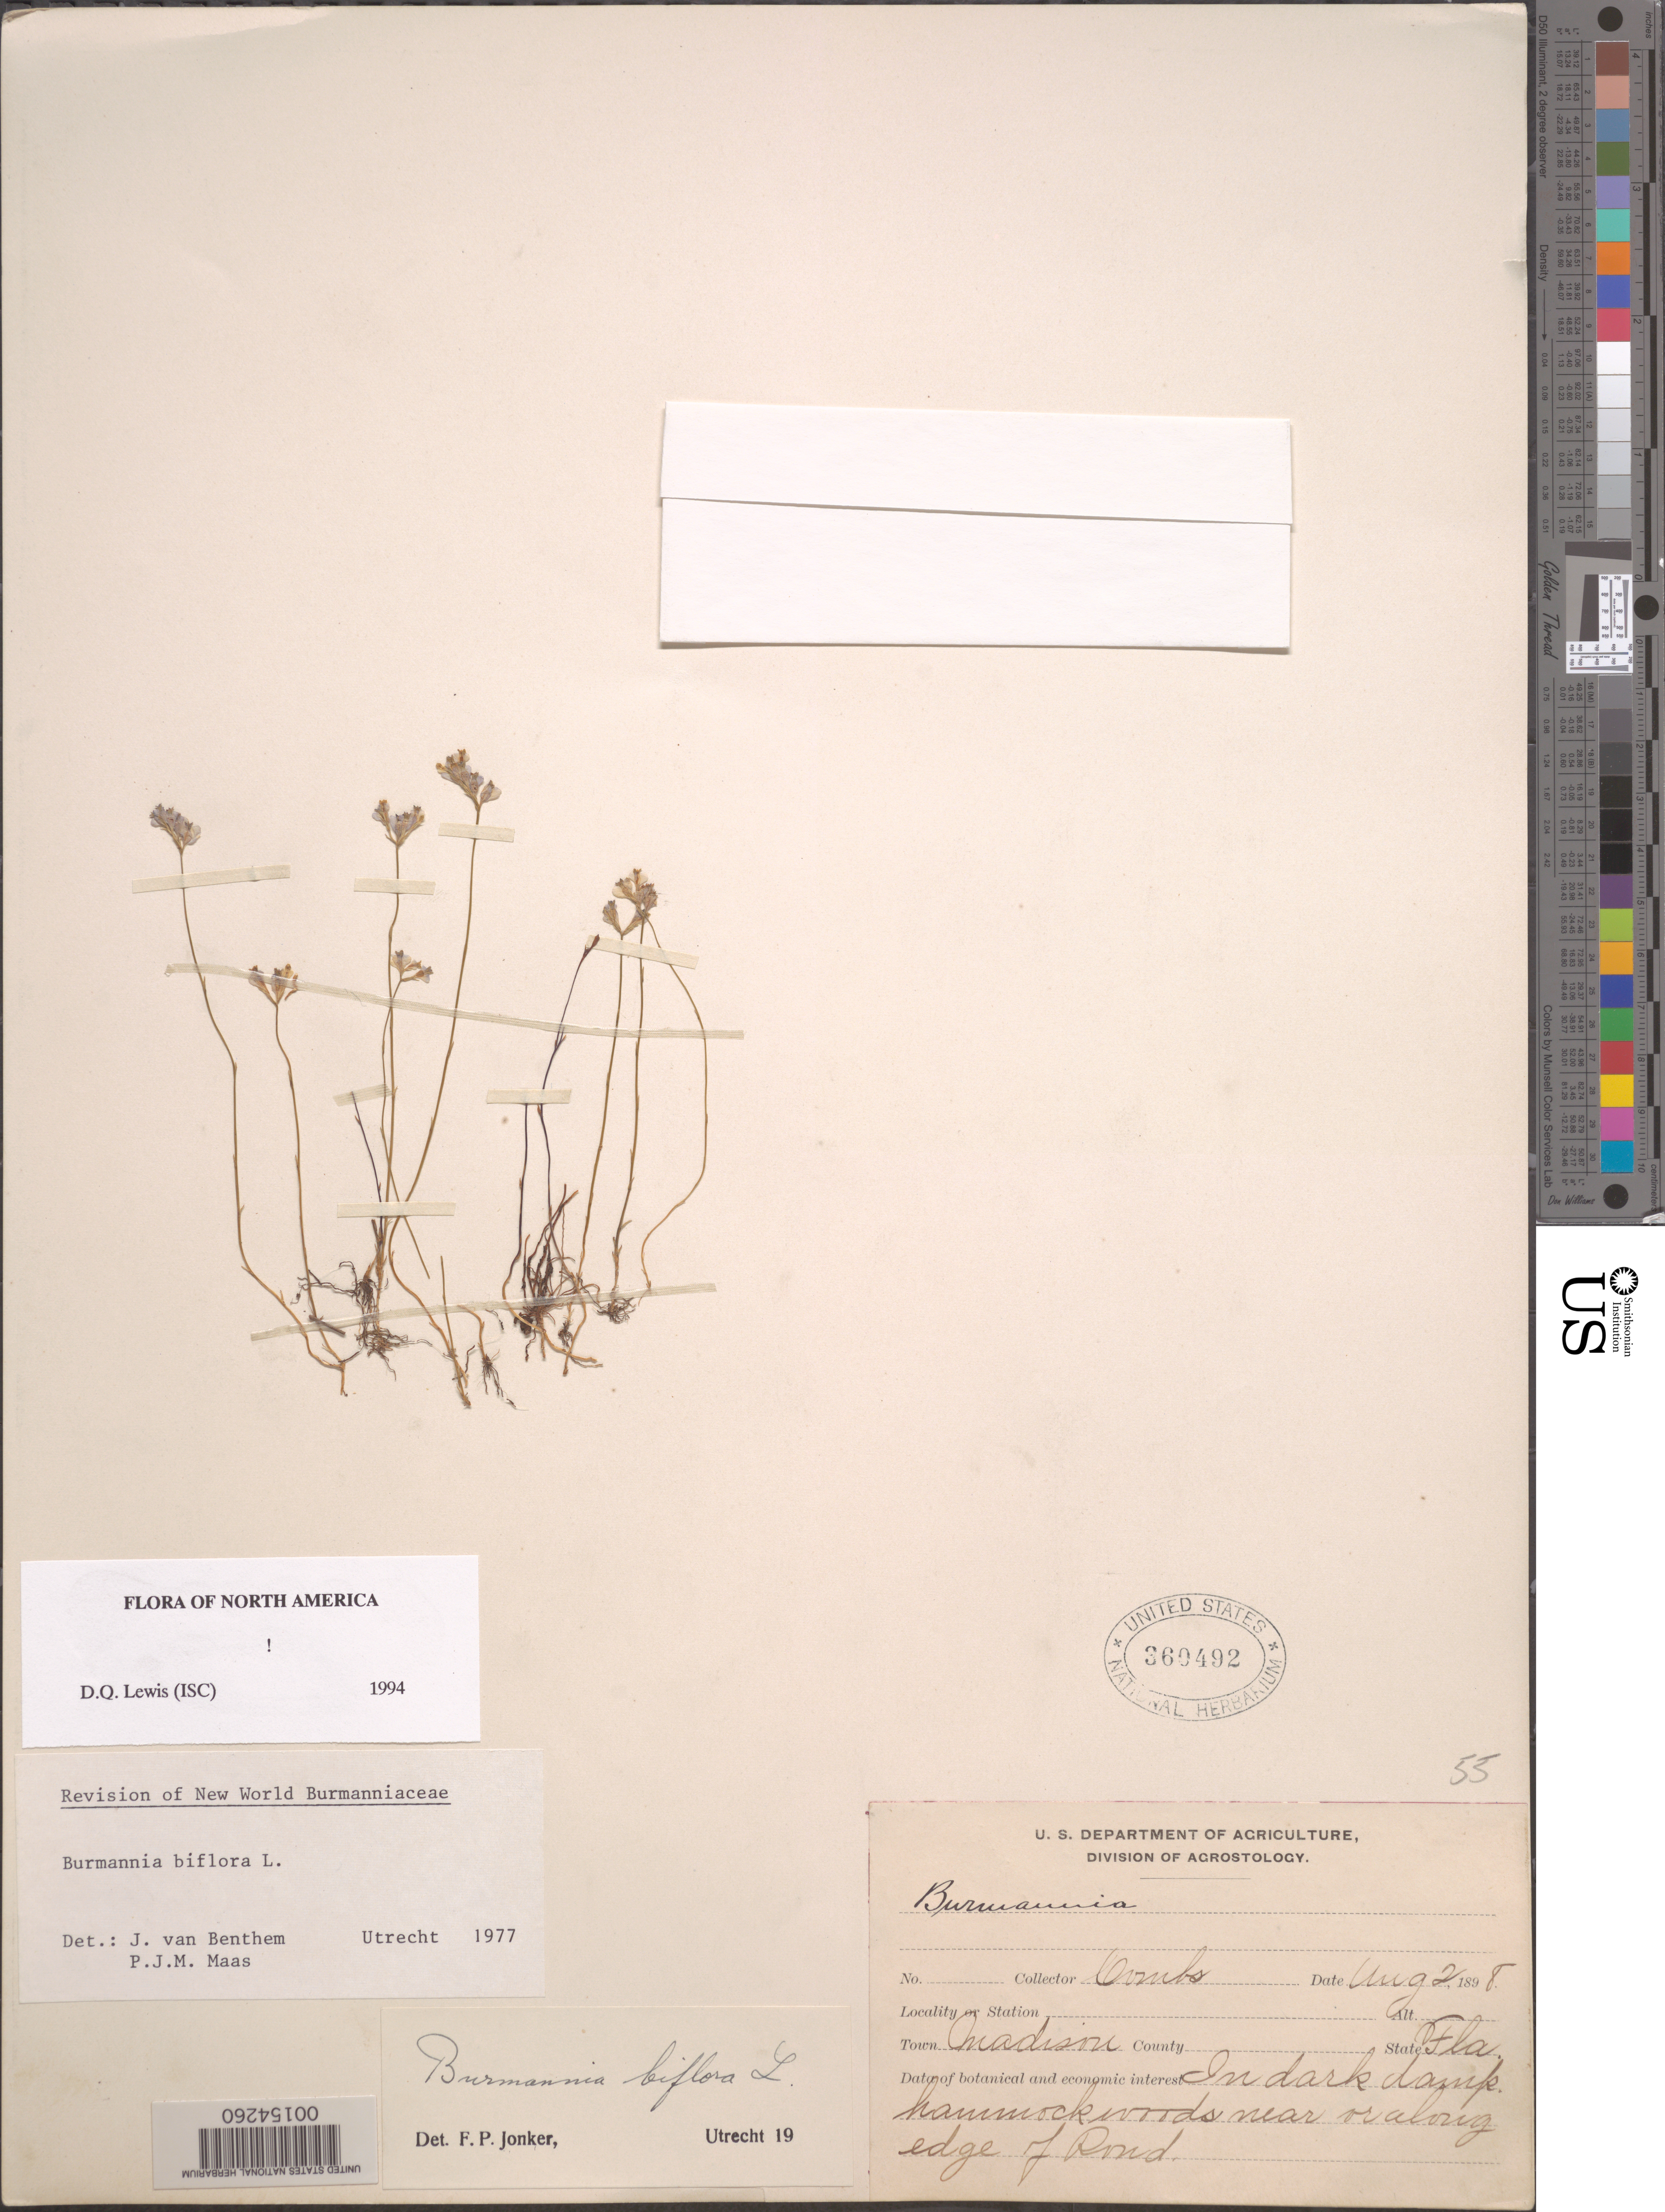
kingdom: Plantae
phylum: Tracheophyta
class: Liliopsida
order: Dioscoreales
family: Burmanniaceae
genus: Burmannia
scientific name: Burmannia biflora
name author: L.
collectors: -. Combs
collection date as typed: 02 Aug 1898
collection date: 1898-08-02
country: United States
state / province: Florida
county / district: Madison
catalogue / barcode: US 360492